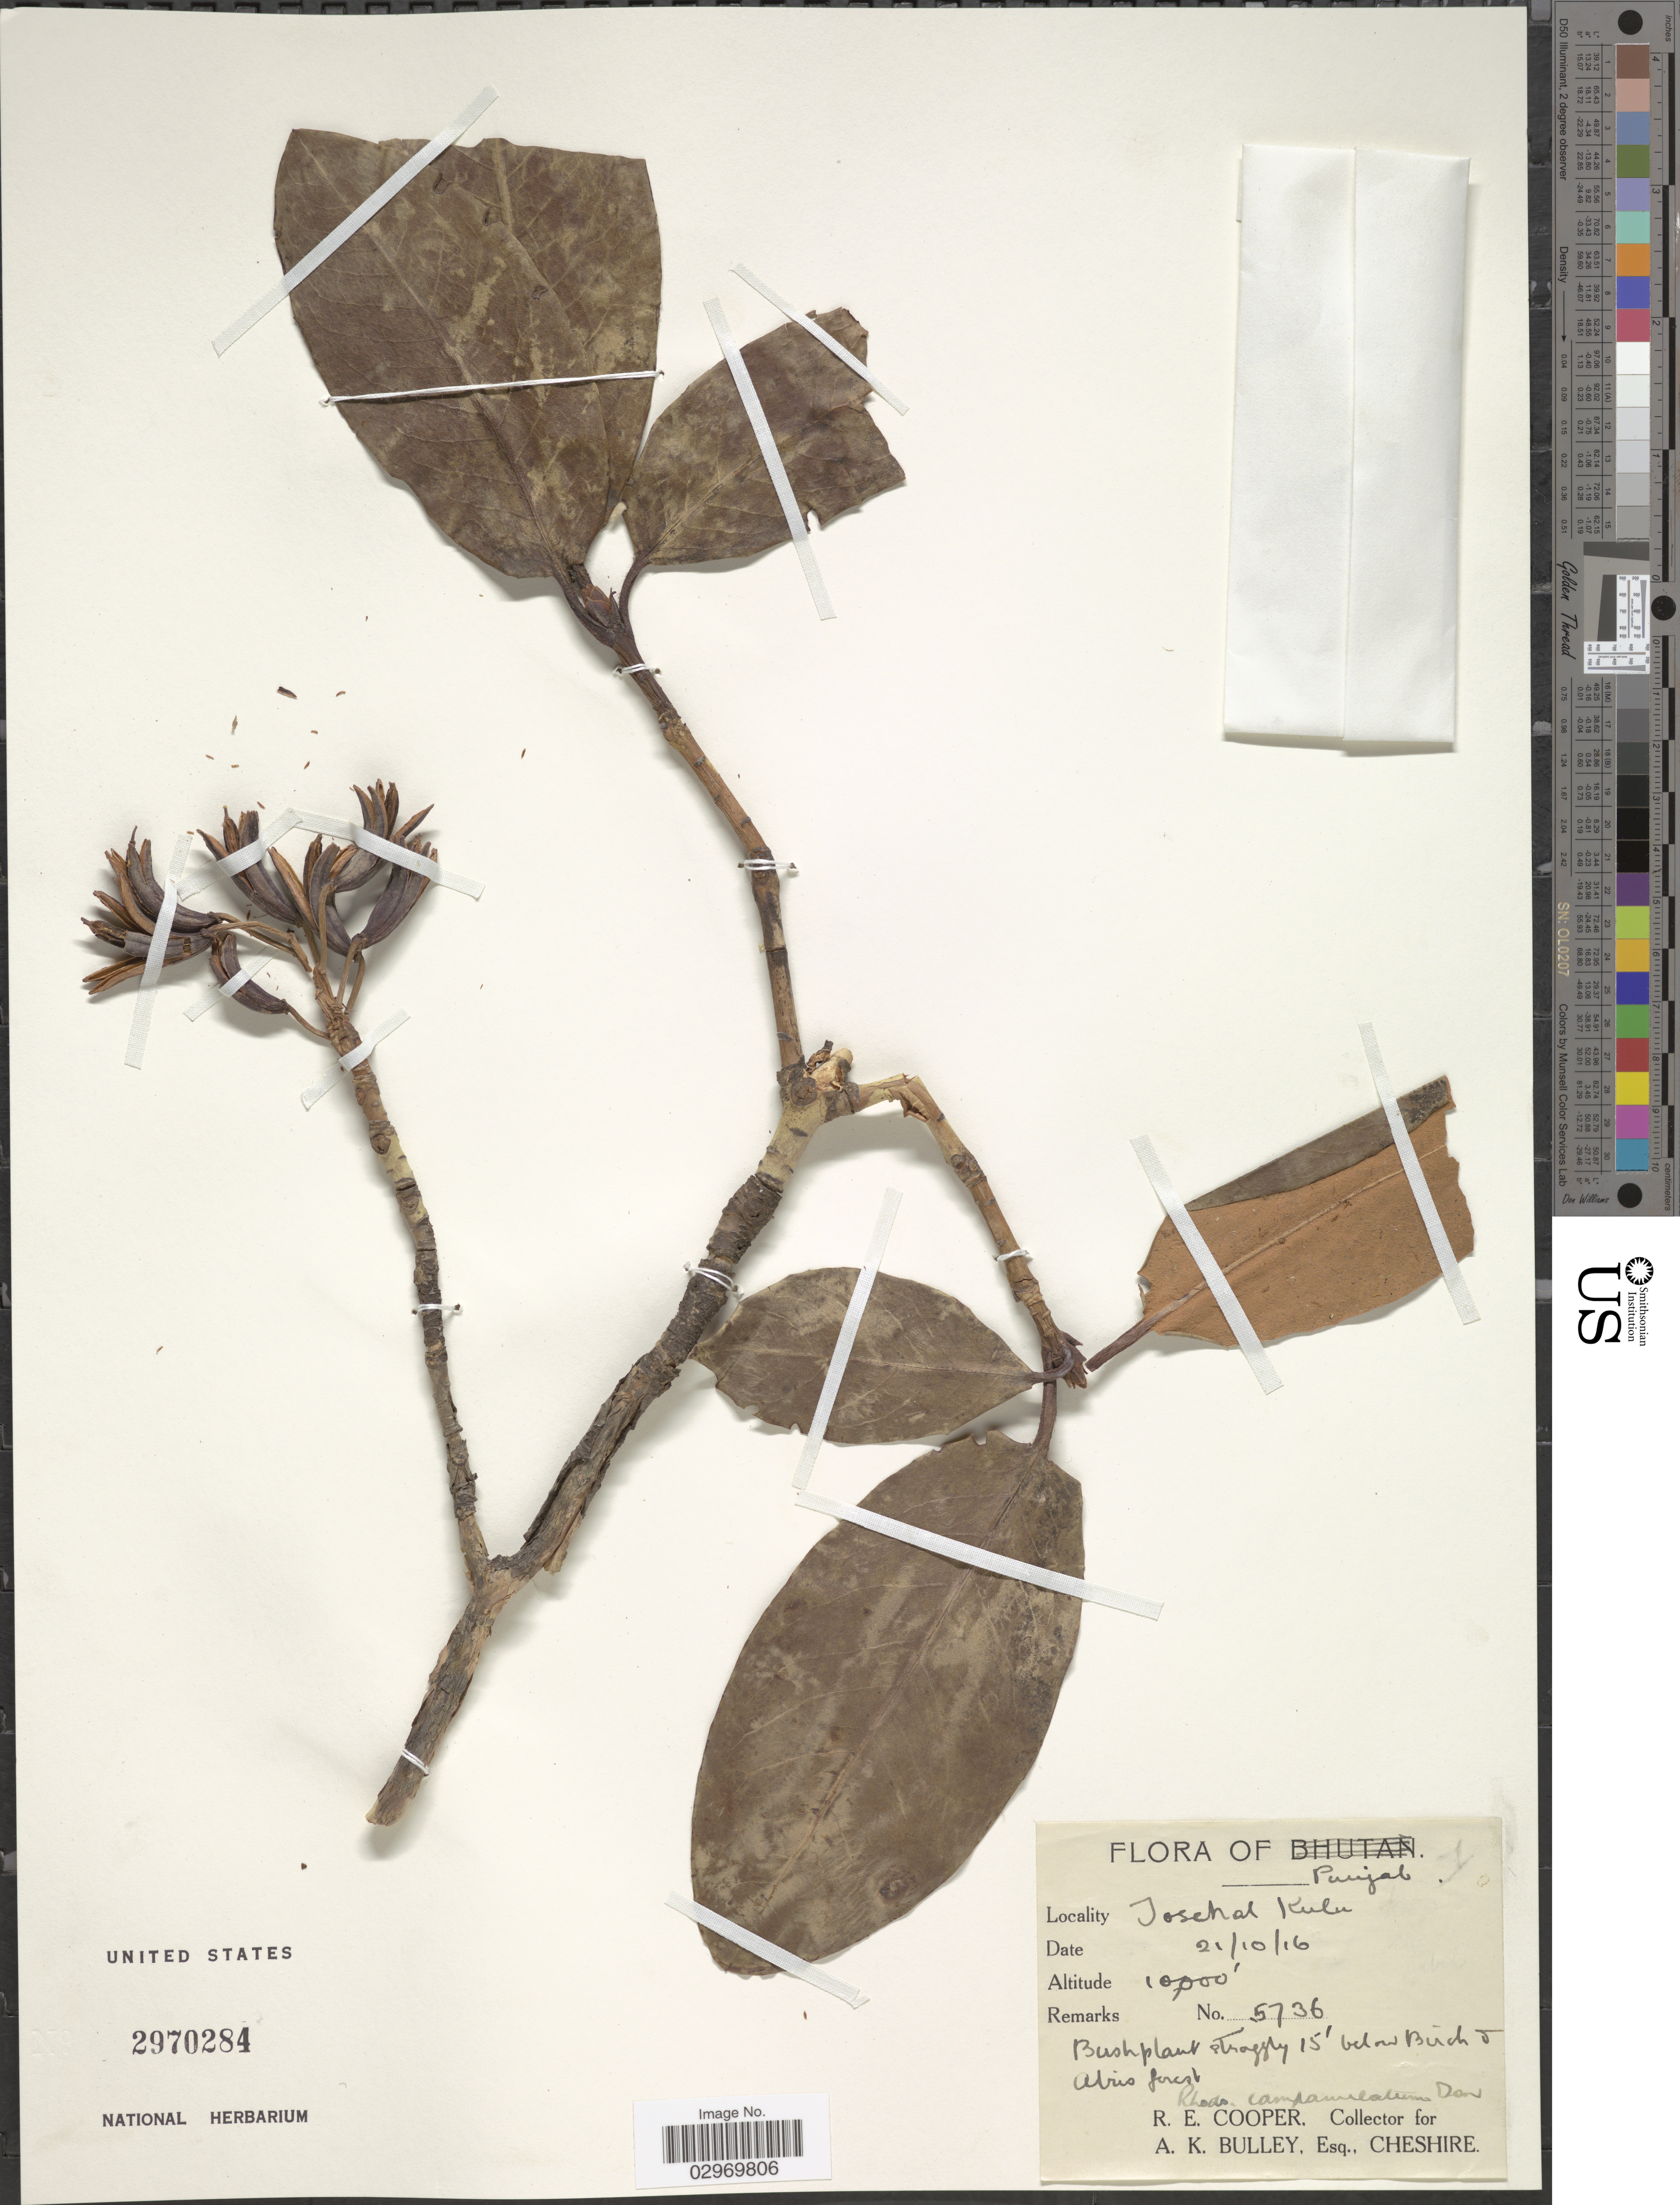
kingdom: Plantae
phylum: Tracheophyta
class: Magnoliopsida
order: Ericales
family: Ericaceae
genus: Rhododendron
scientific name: Rhododendron campanulatum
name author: D. Don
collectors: R. E. Cooper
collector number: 5736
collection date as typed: Transcribed d/m/y: 21/10/16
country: India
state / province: Himachal Pradesh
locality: Toschal Kulu.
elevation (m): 3048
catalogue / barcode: US 2970284